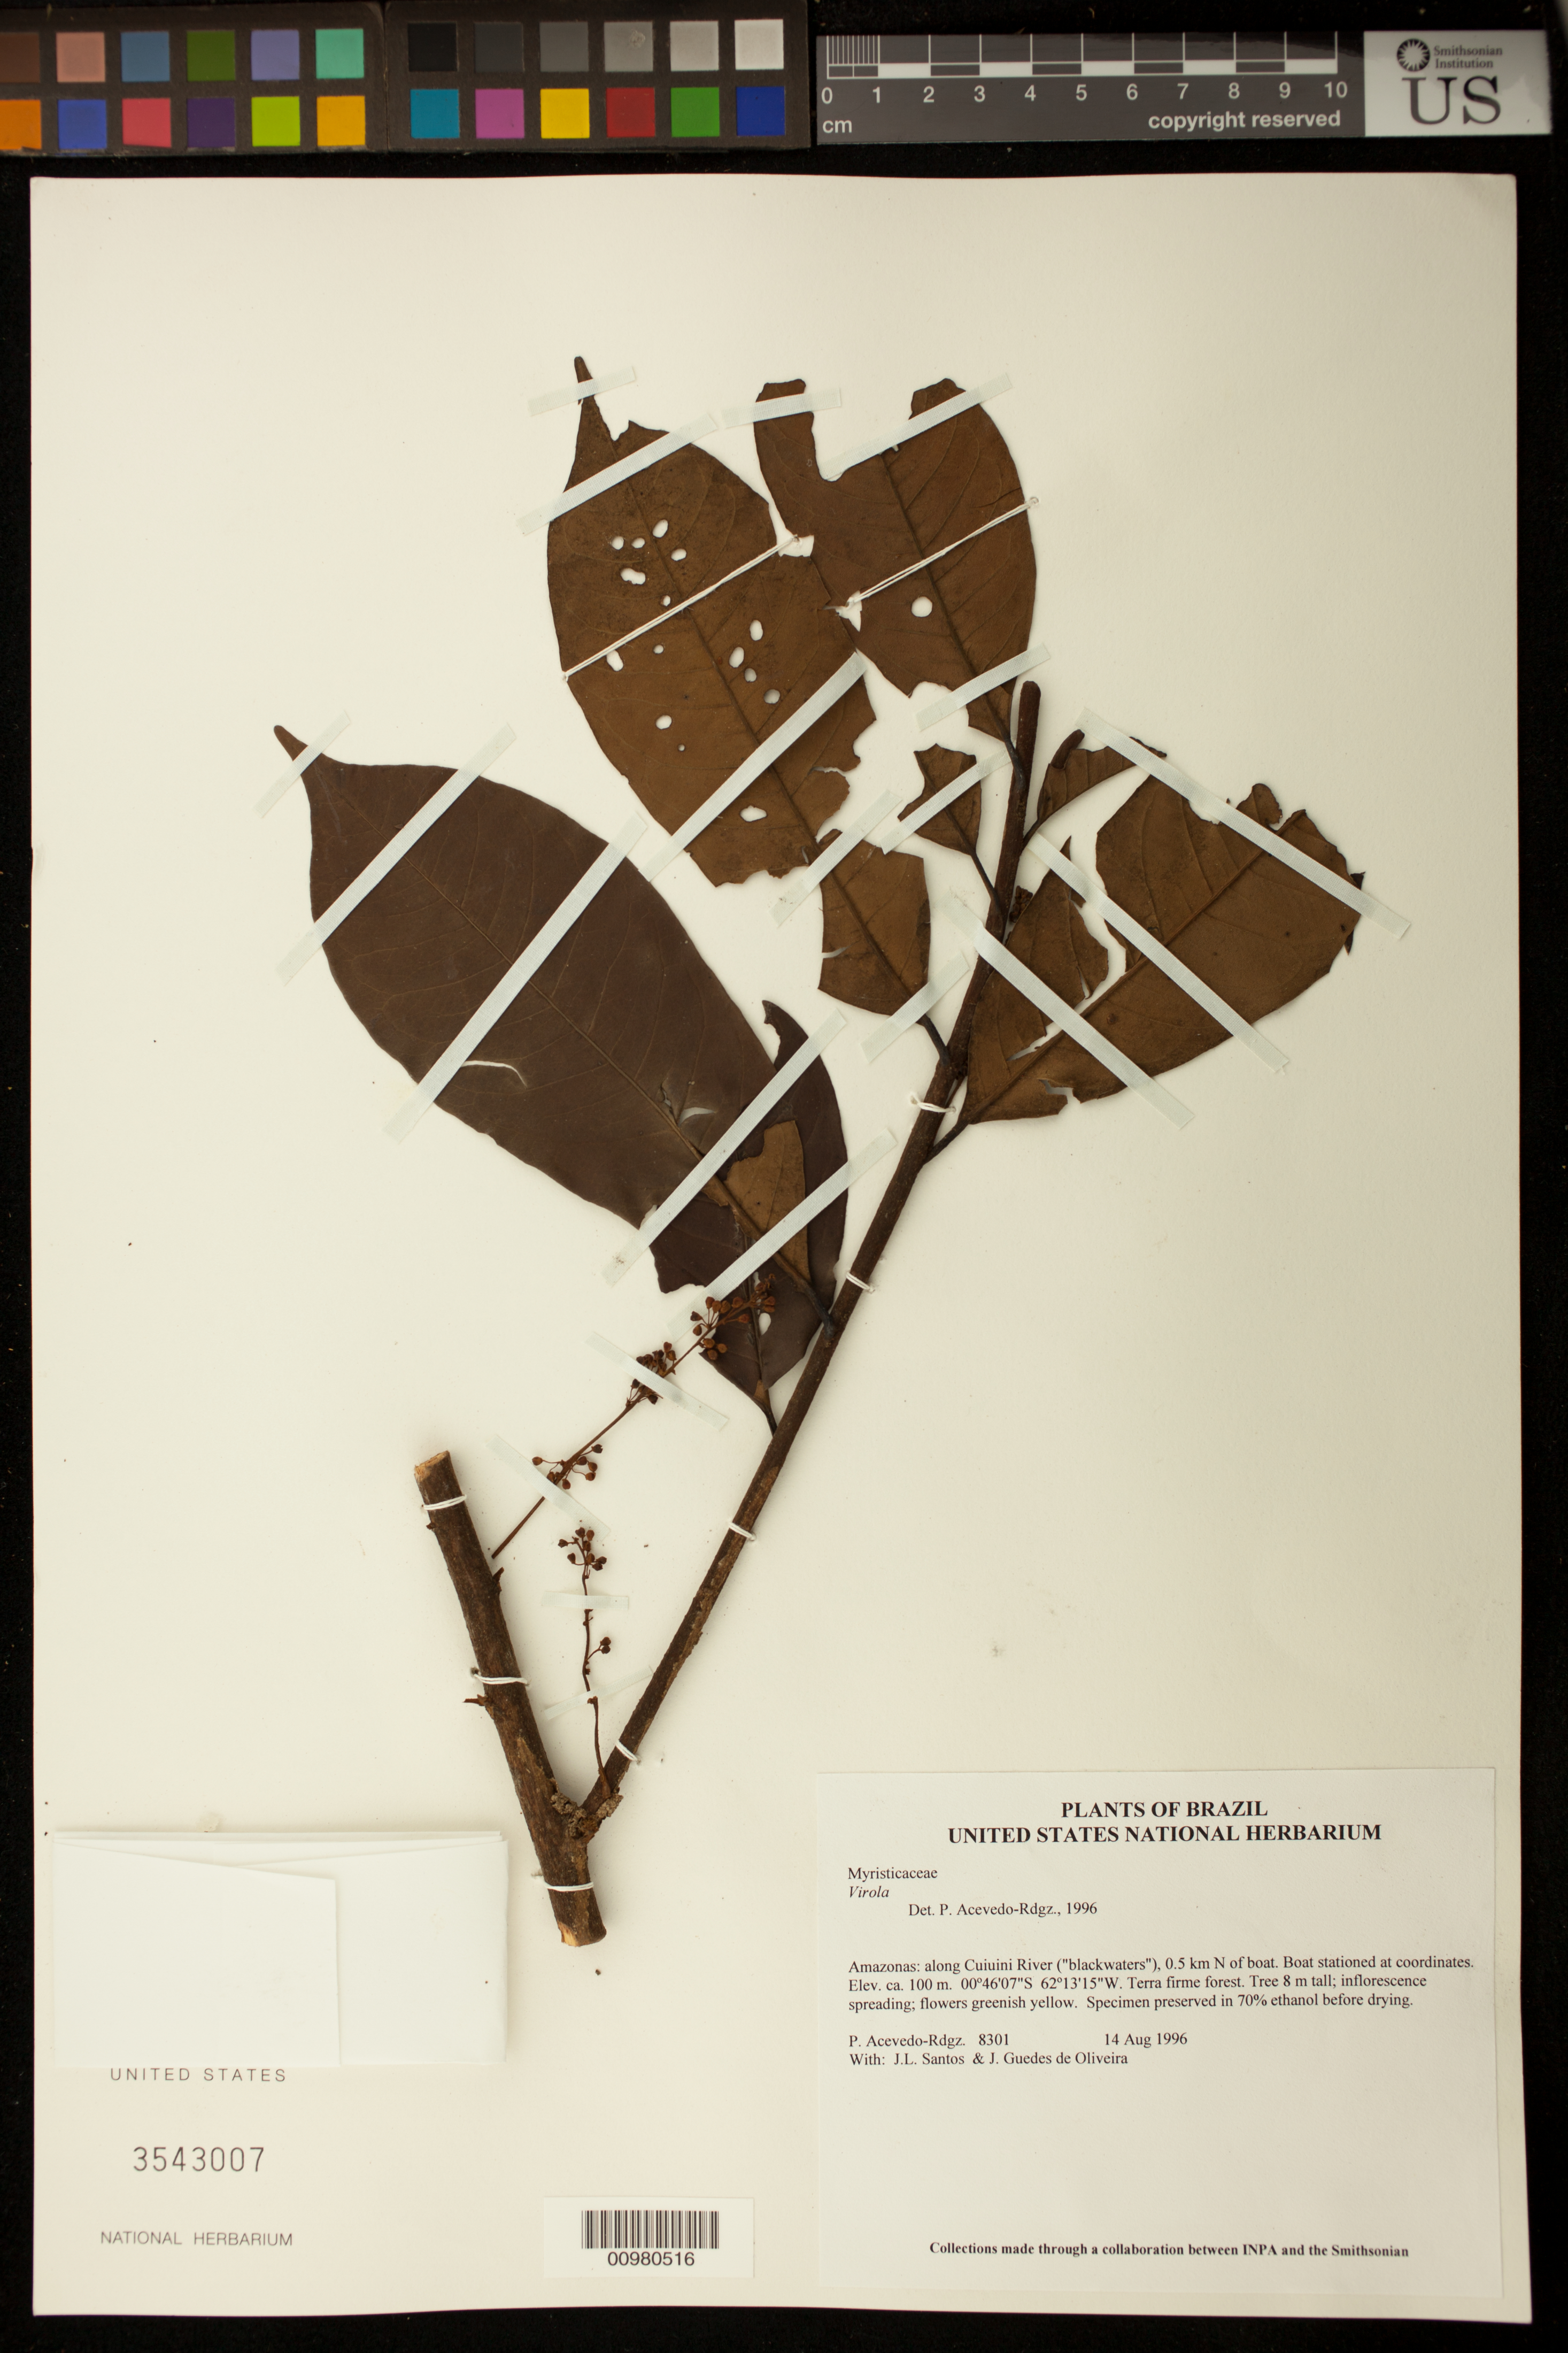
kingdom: Plantae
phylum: Tracheophyta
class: Magnoliopsida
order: Magnoliales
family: Myristicaceae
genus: Virola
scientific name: Virola sp.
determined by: Acevedo-Rodríguez, P., (BOT), Smithsonian Institution - National Museum of Natural History (UNITED STATES)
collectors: P. Acevedo-Rodr., J. L. Santos & J. Guedes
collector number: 8301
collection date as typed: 14 Aug 1996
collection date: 1996-08-14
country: Brazil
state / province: Amazonas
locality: Amazonas: along Cuiuini River ("blackwaters"), 0.5 km N of boat. Boat stationed at coordinates.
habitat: Terra firme forest.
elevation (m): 100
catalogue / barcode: US 3543007